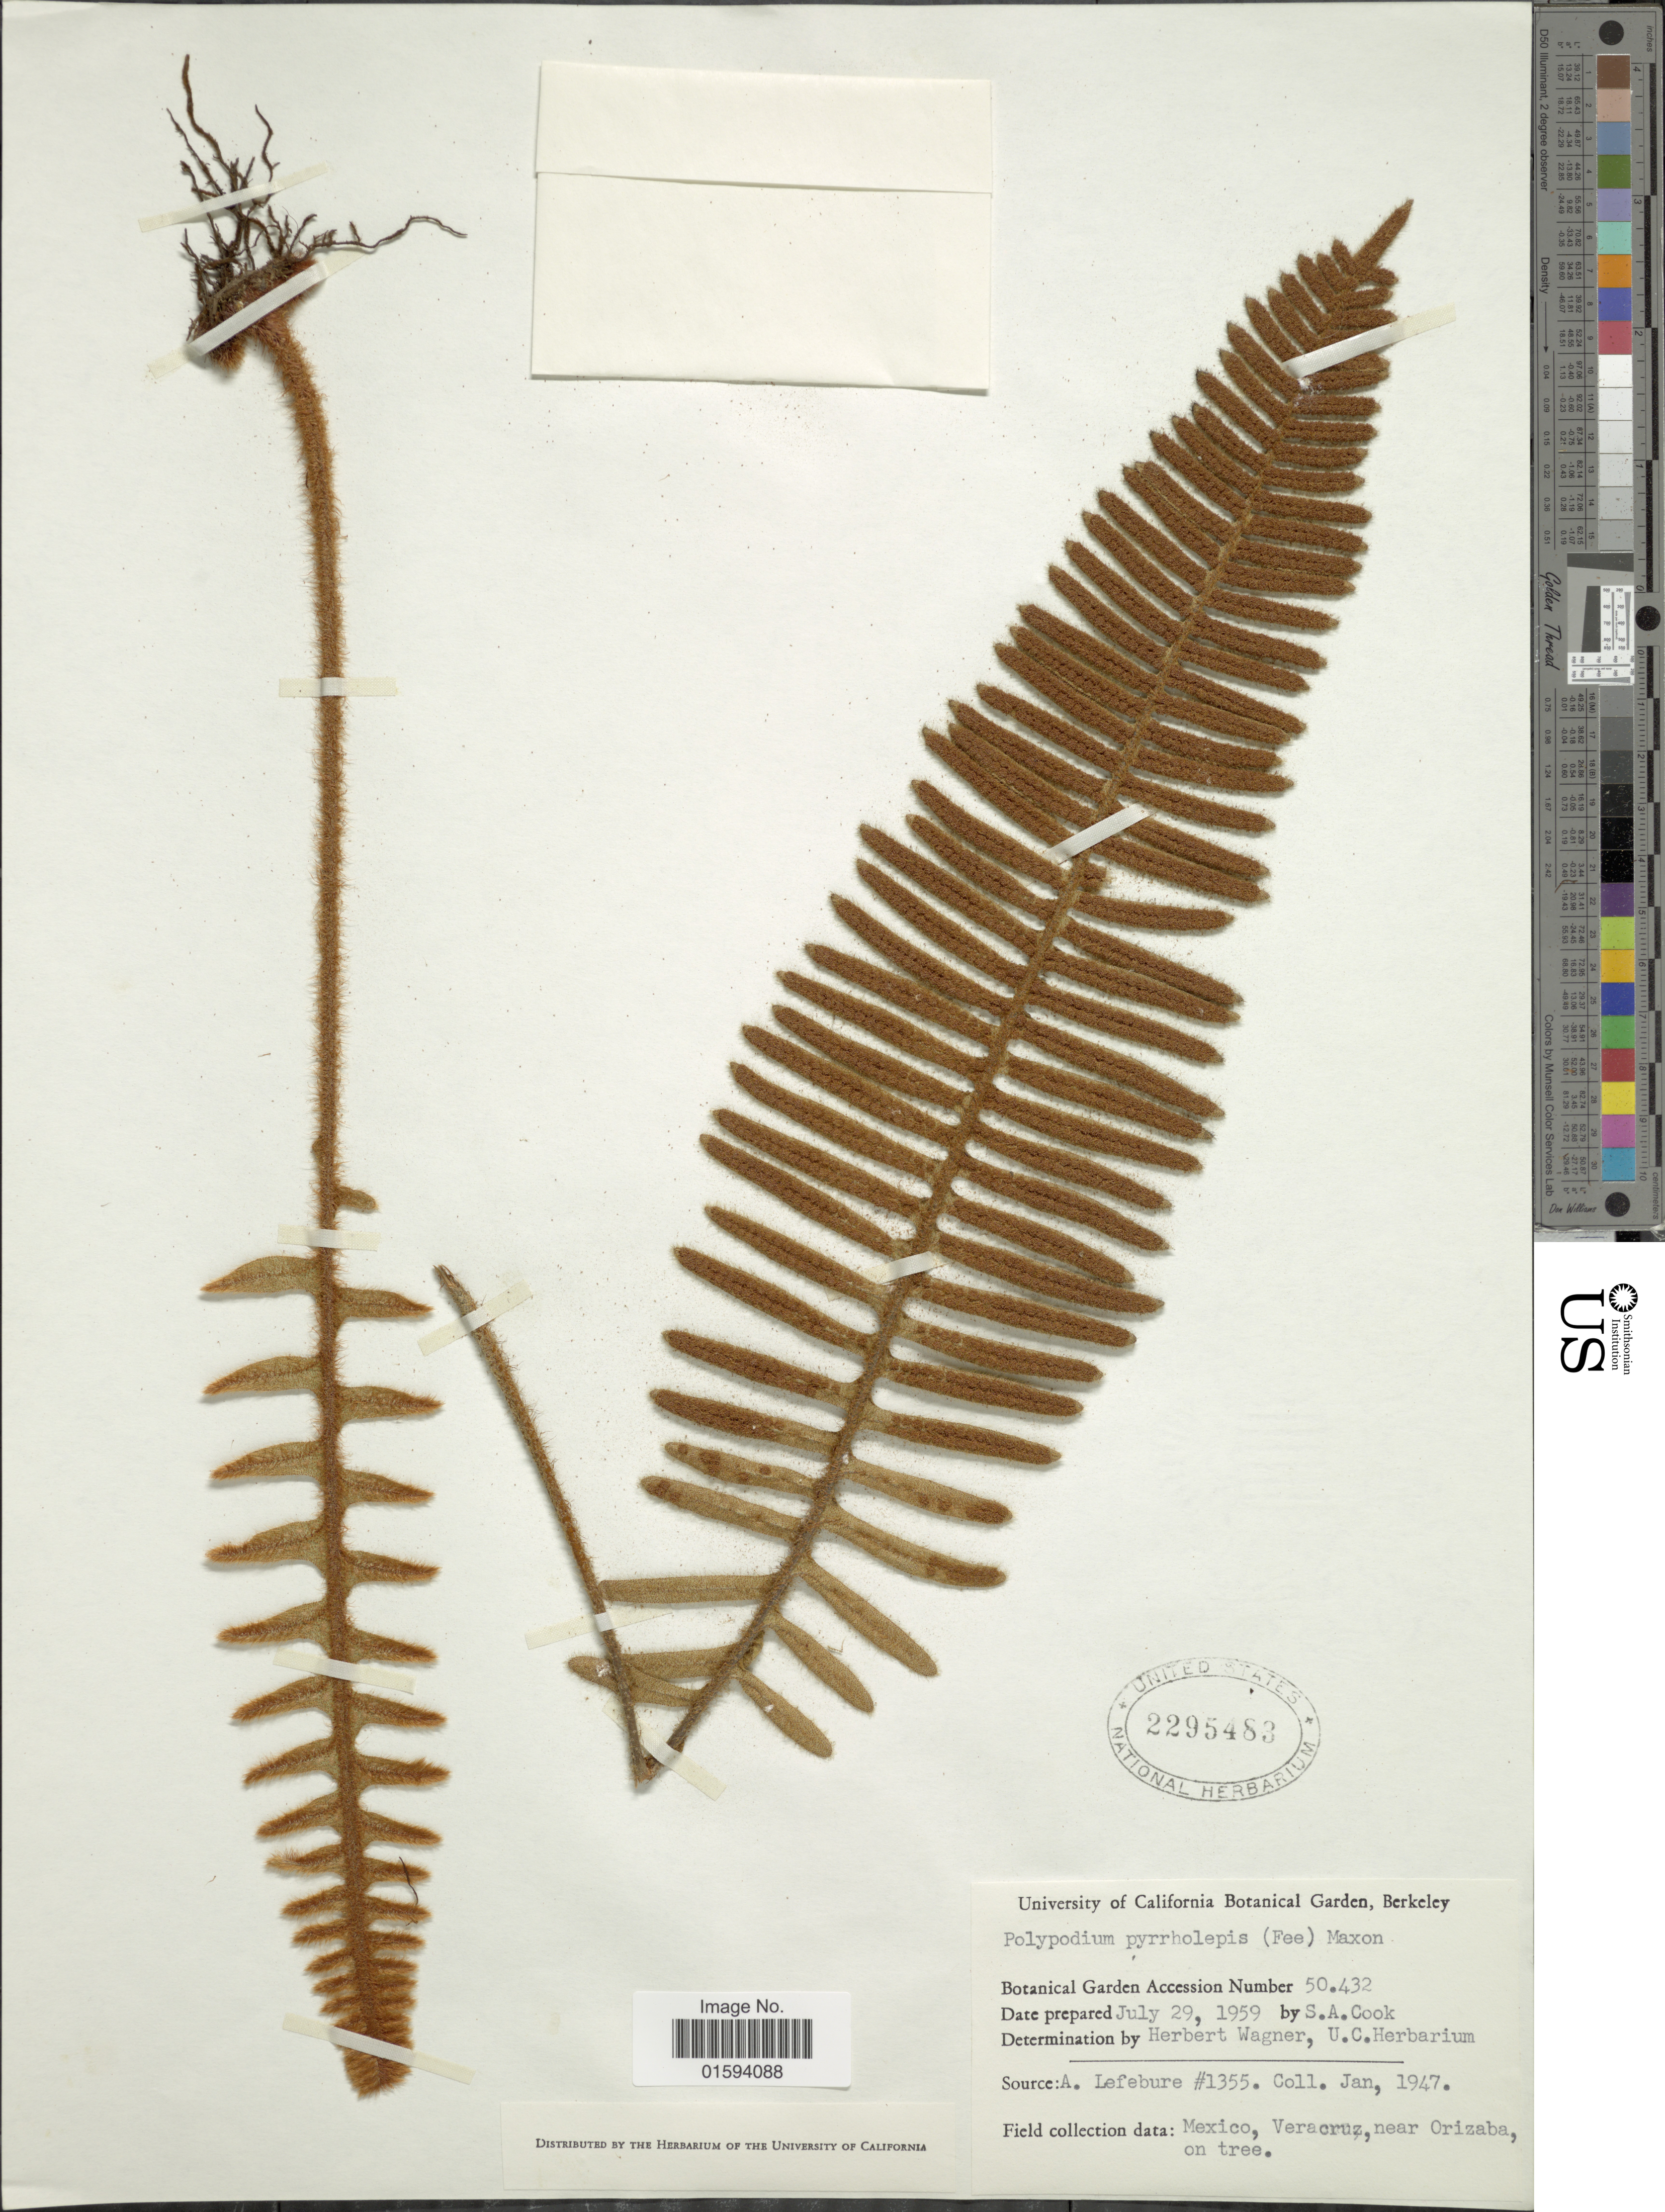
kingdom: Plantae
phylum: Tracheophyta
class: Polypodiopsida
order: Polypodiales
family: Polypodiaceae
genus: Polypodium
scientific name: Polypodium pyrrholepis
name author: (Fée) Maxon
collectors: S. A. Cook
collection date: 1959-07-29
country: United States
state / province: California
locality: University of California Botanical Garden, Accession Number 50.432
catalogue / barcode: US 2295483